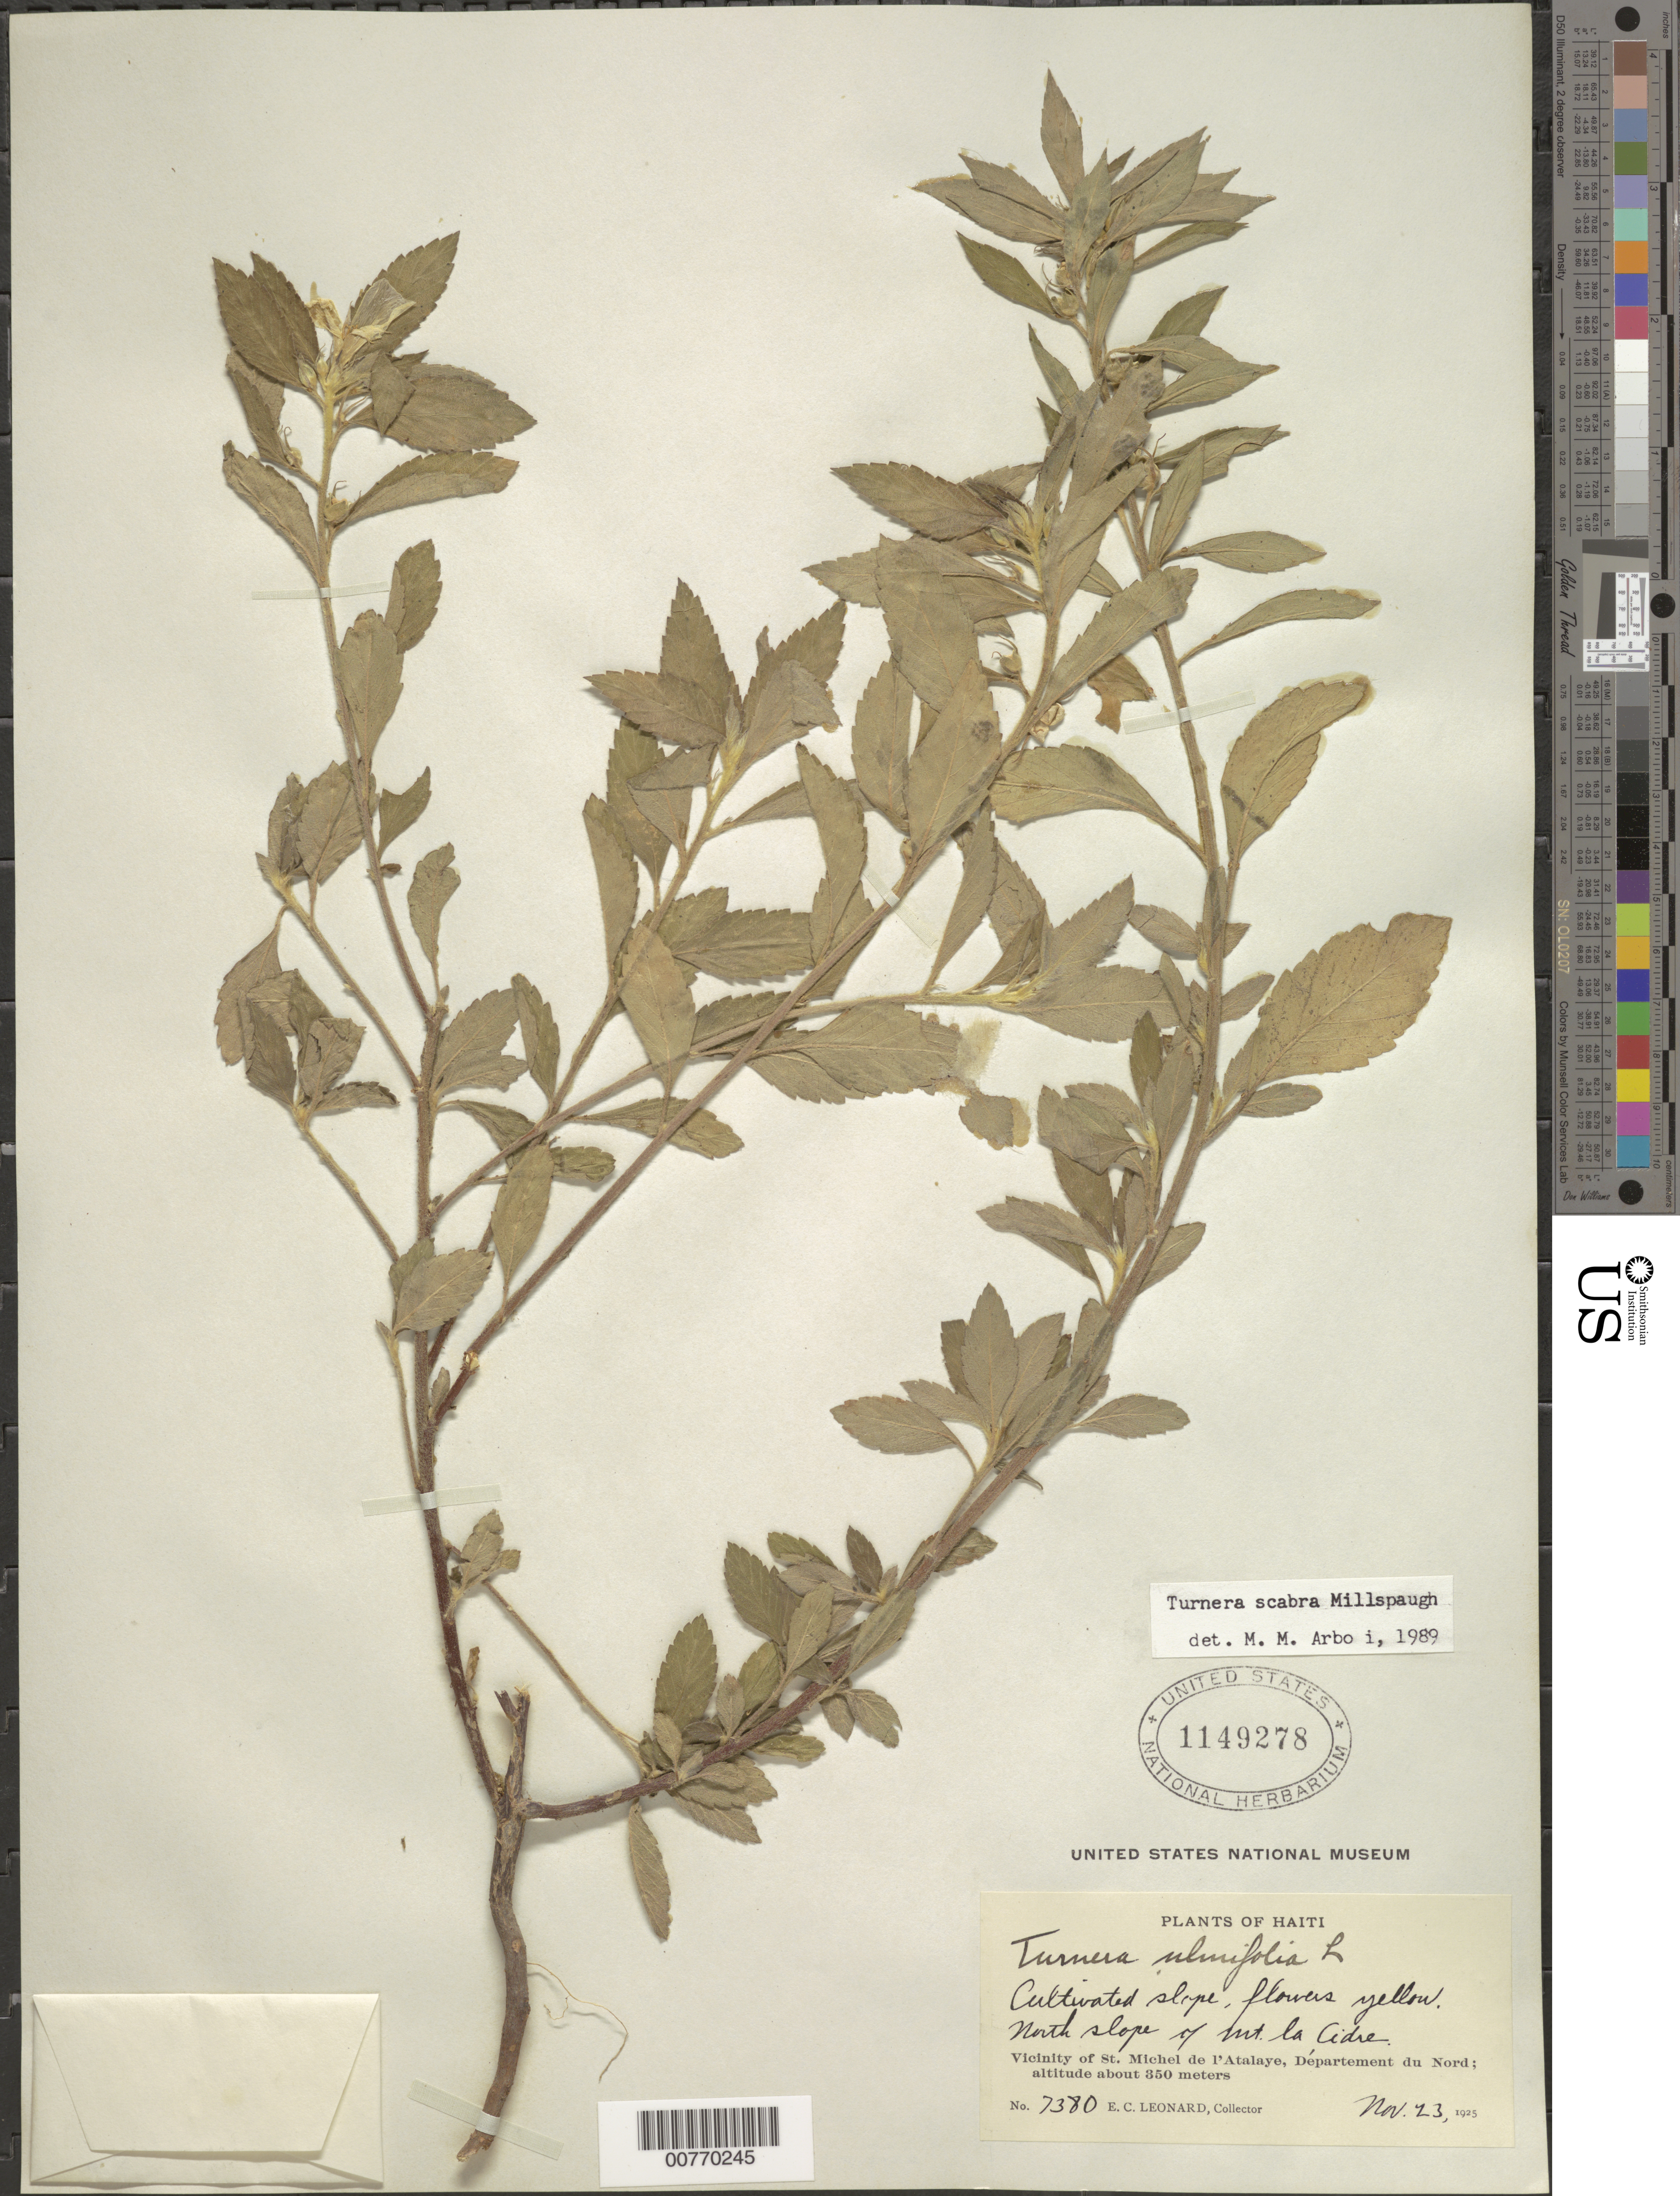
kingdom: Plantae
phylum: Tracheophyta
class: Magnoliopsida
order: Malpighiales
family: Turneraceae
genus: Turnera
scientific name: Turnera ulmifolia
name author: L.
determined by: Arbo, M. M.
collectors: E. C. Leonard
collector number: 7380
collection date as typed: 23 Nov 1925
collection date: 1925-11-23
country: Haiti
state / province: Nord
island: Hispaniola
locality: Vicinity of St. Michel de l'Atalaye, north slope of Mt. la Cidre.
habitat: Cultivated slope.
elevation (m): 350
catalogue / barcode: US 1149278